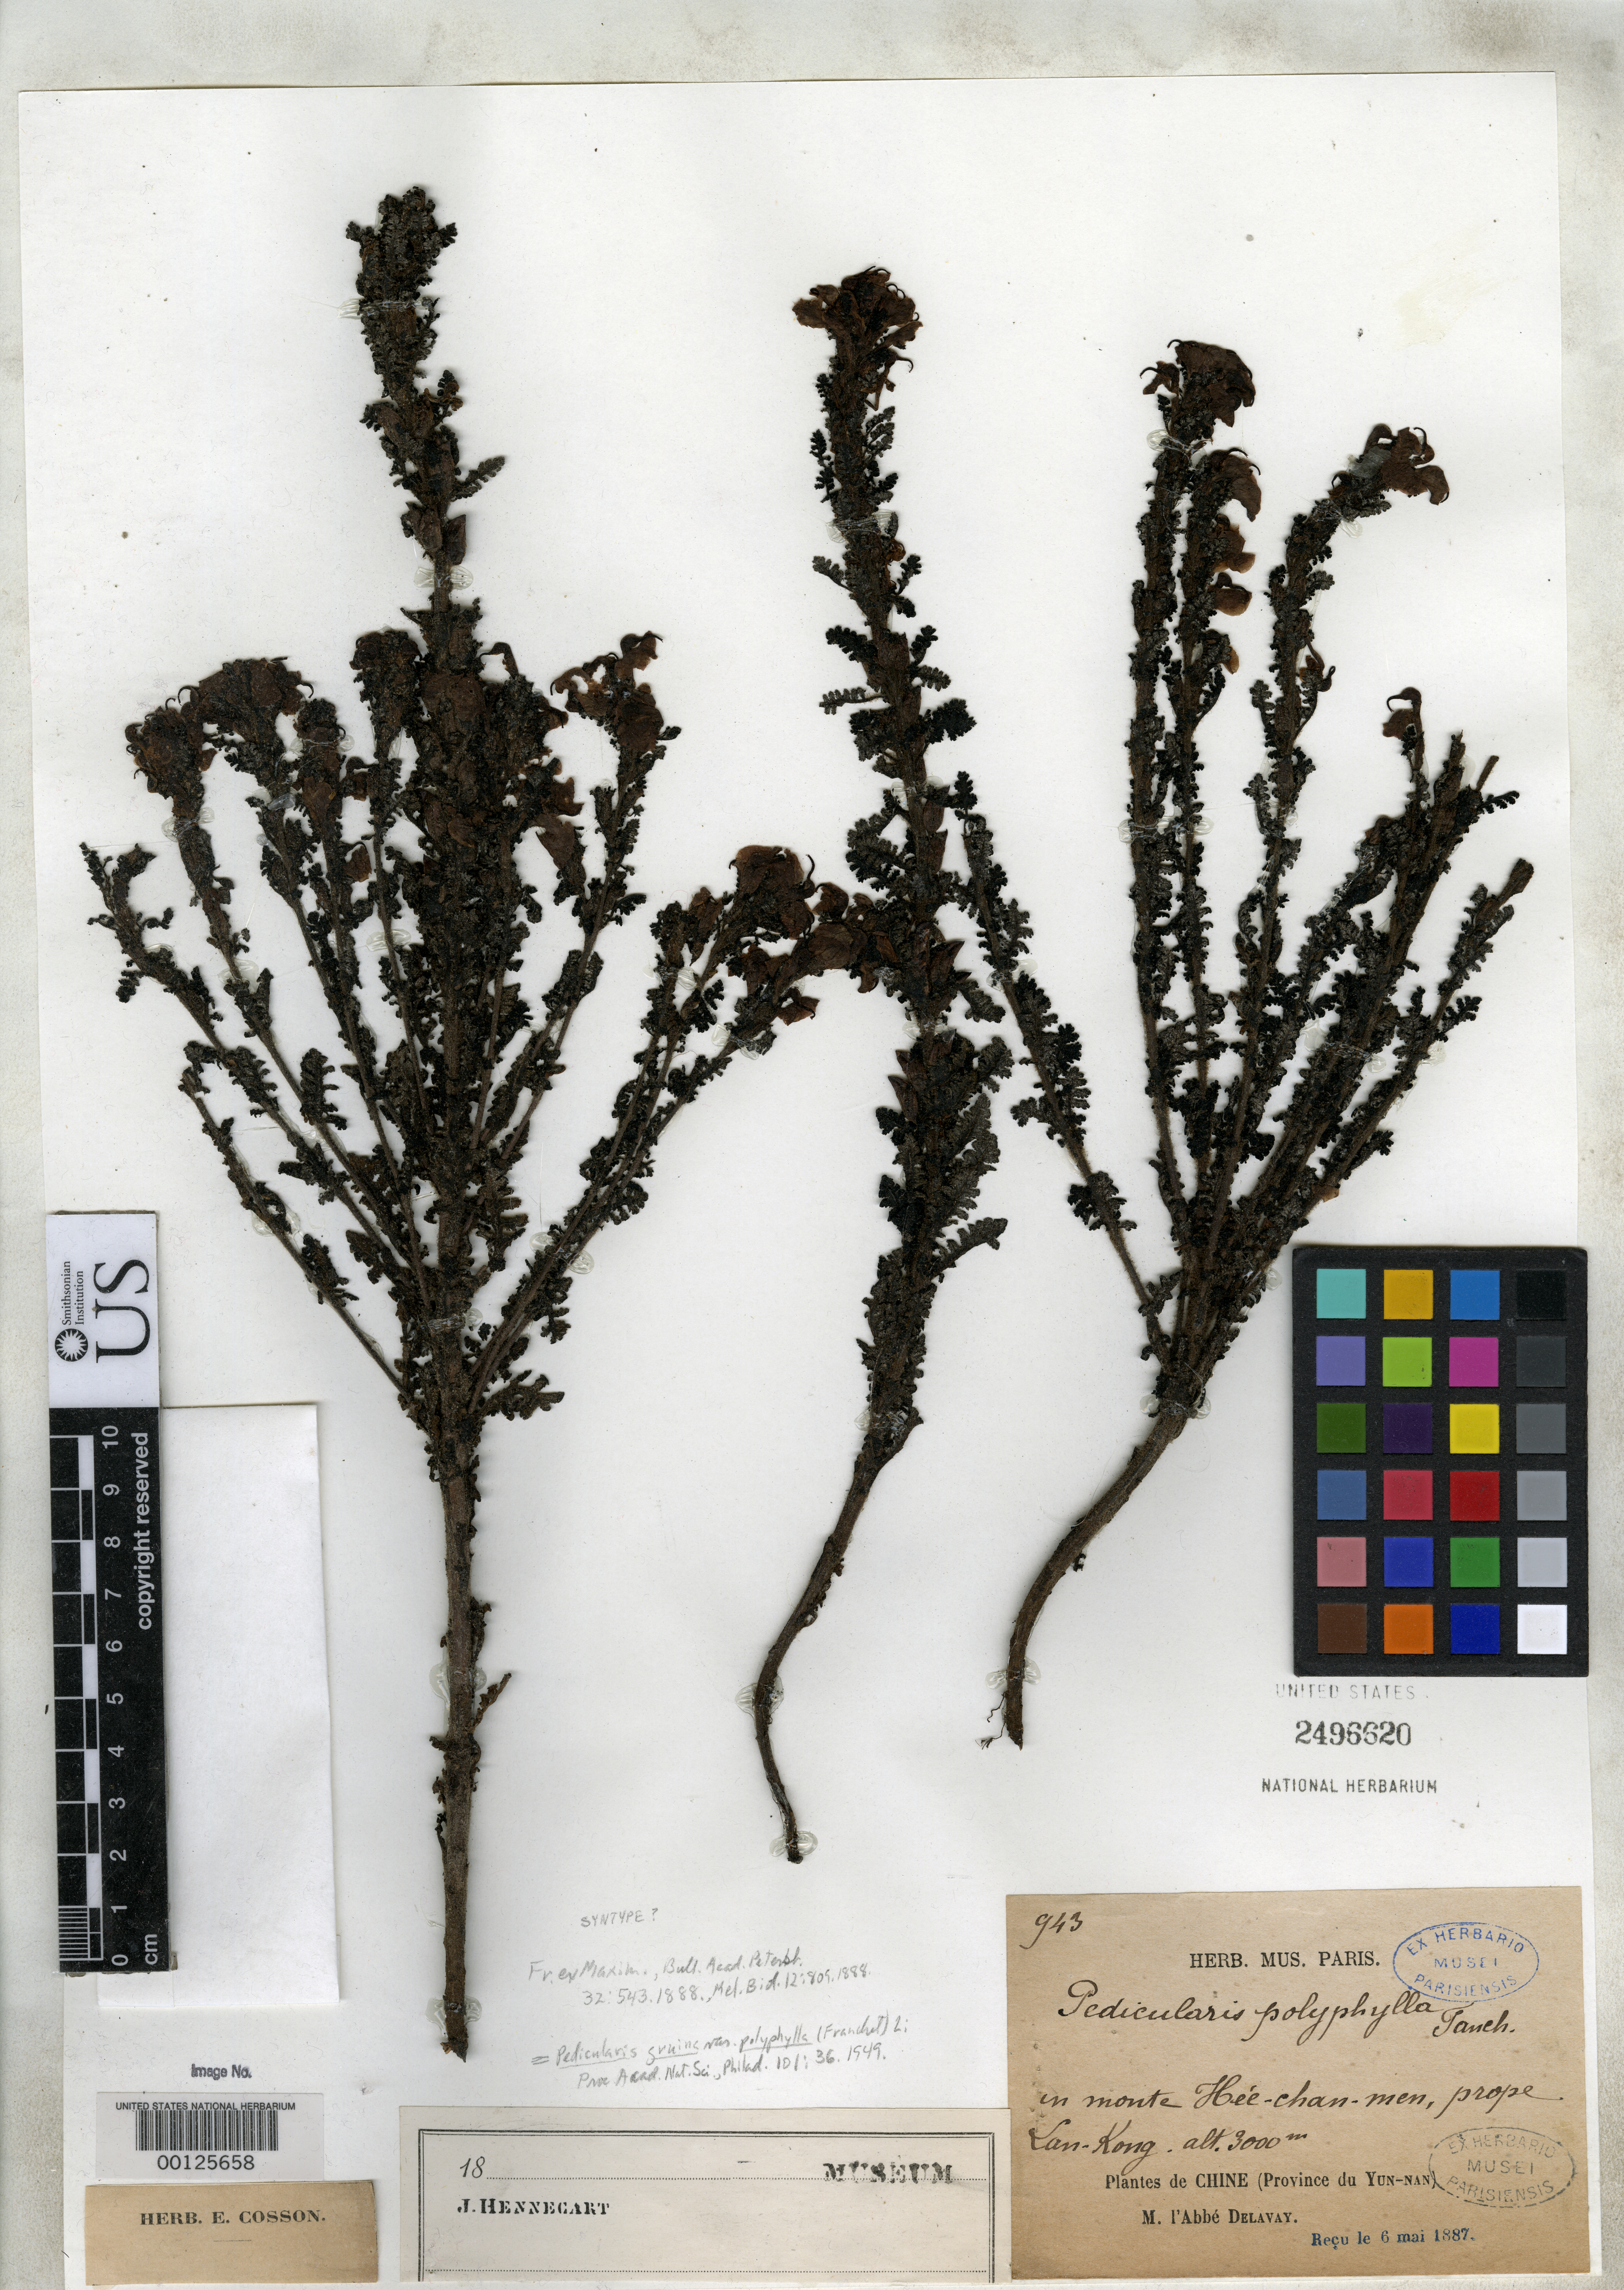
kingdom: Plantae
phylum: Tracheophyta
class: Magnoliopsida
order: Lamiales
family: Orobanchaceae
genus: Pedicularis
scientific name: Pedicularis polyphylla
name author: Franch. ex Maxim.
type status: Syntype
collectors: P. Delavay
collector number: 943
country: China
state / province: Yunnan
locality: In Monte Hee-chan-men, near Lan-kong.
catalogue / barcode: US 2496620